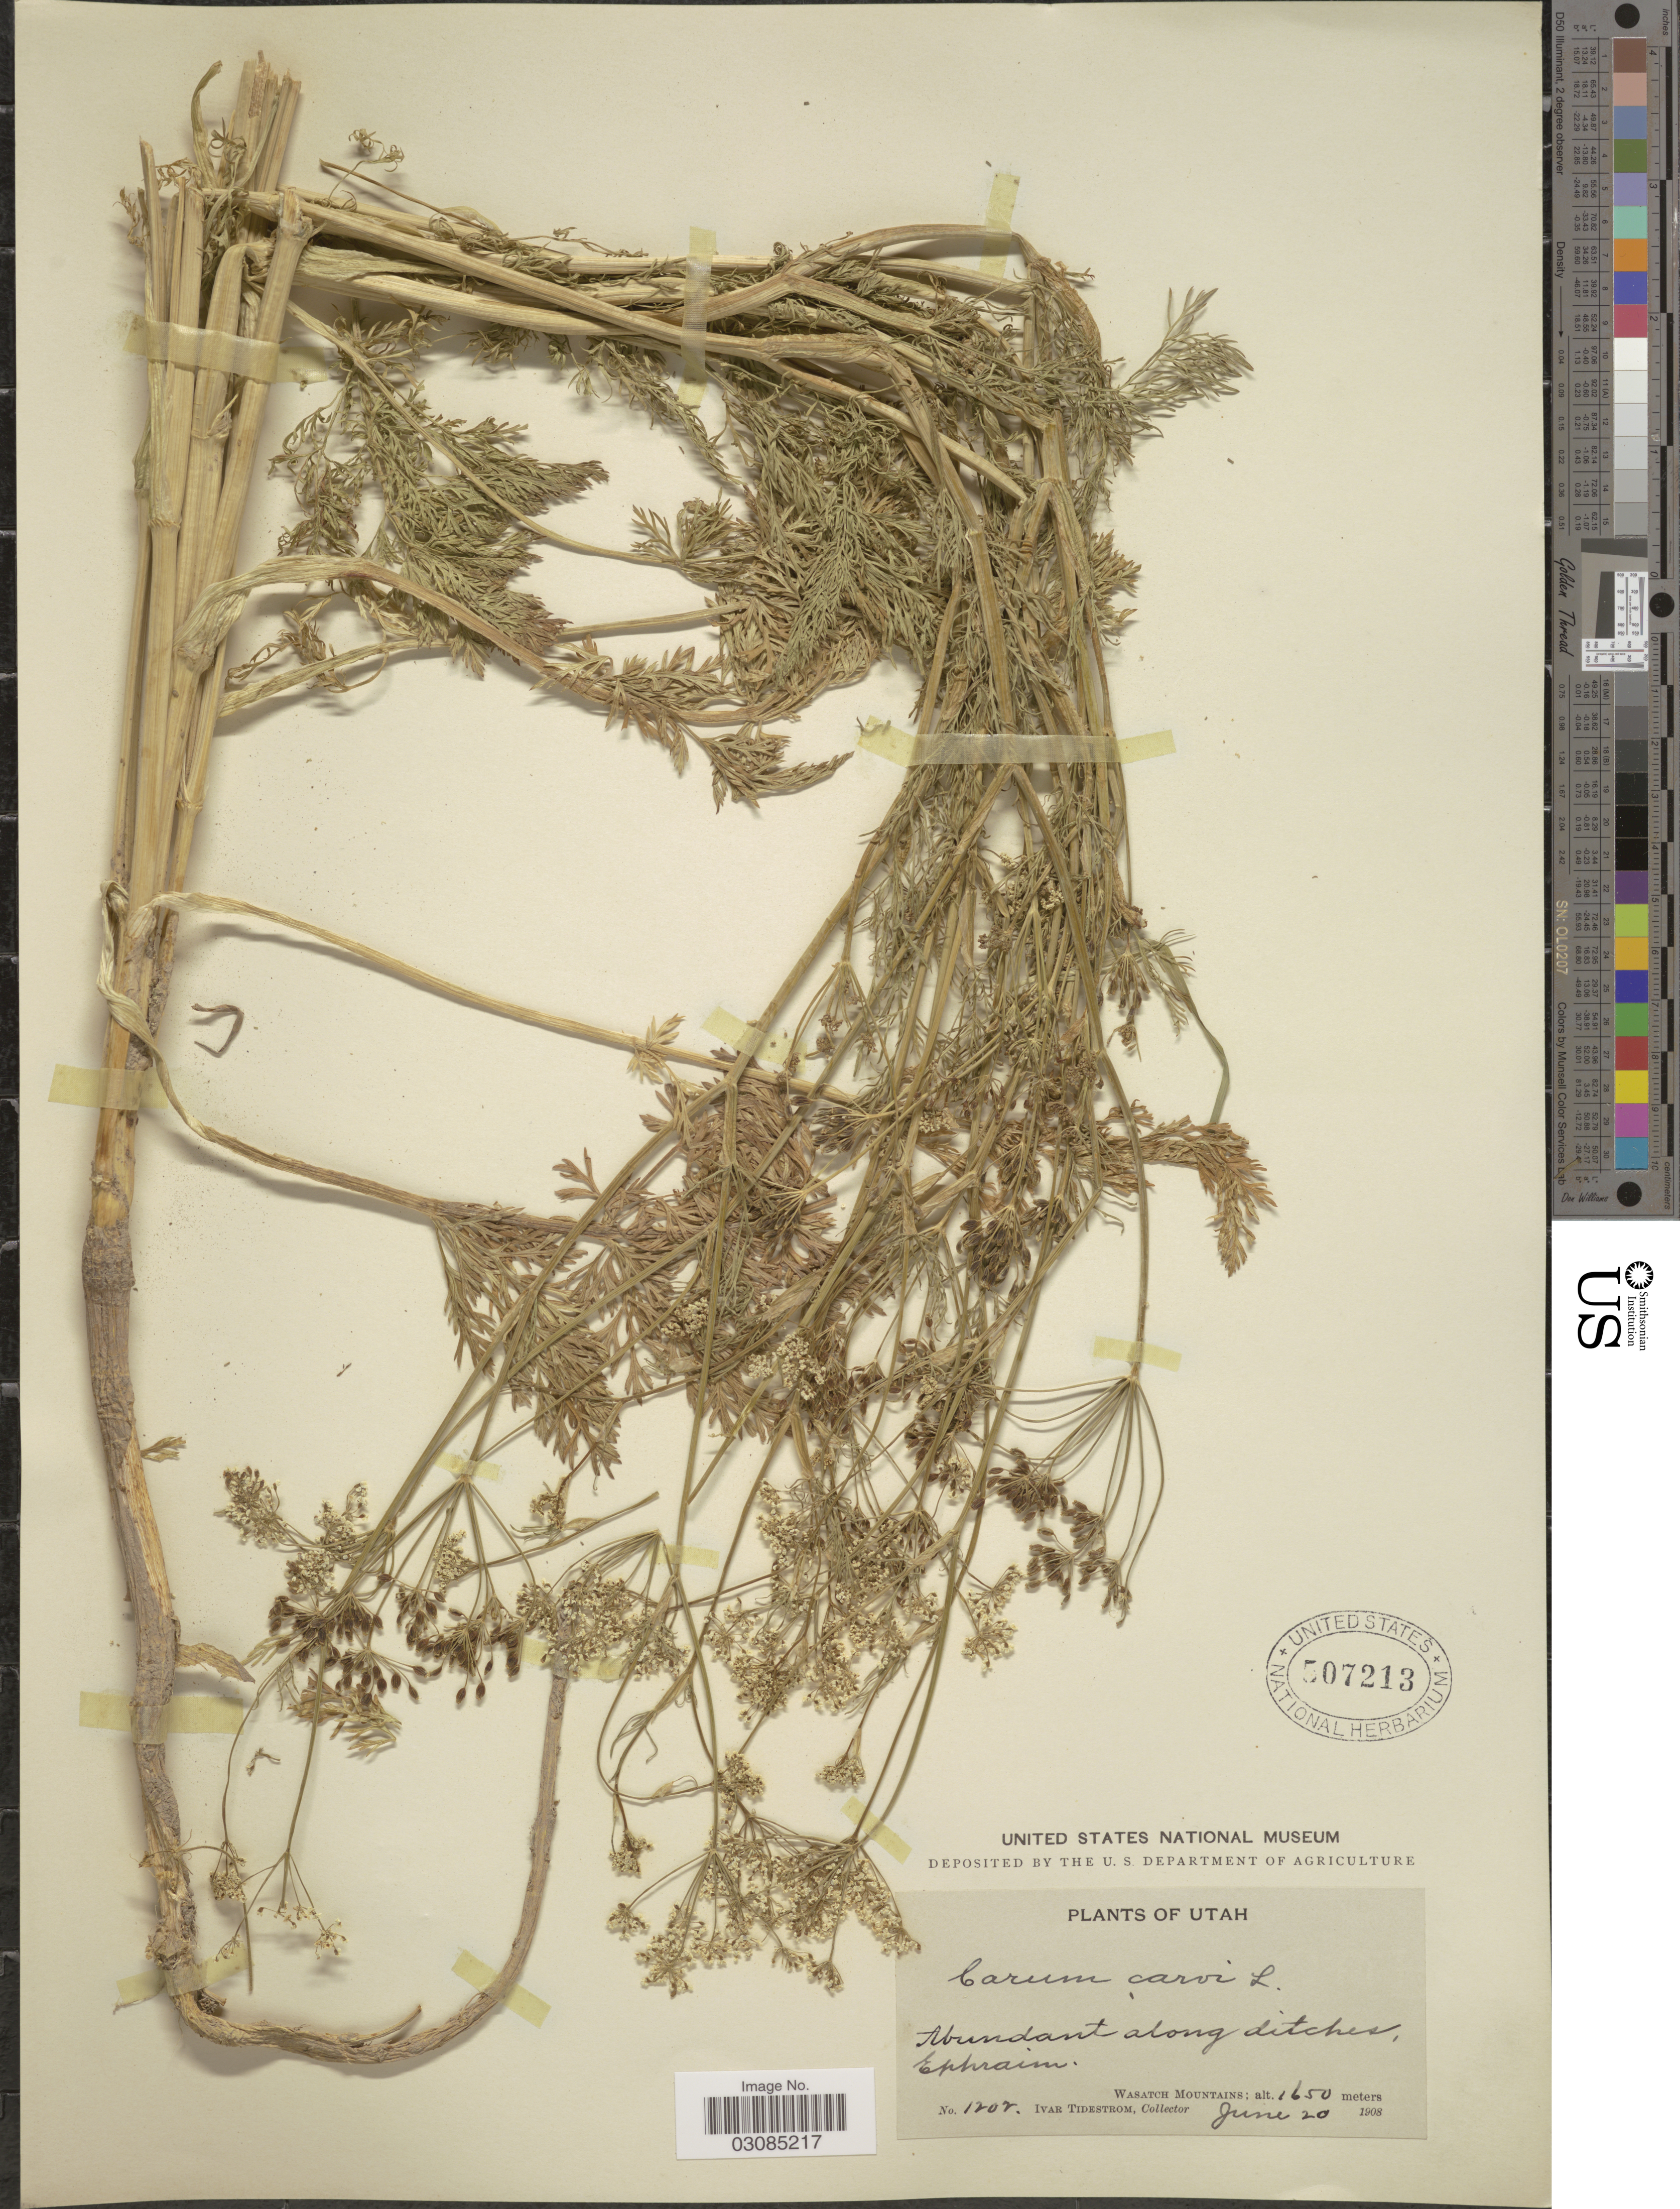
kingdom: Plantae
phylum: Tracheophyta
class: Magnoliopsida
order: Apiales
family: Apiaceae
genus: Carum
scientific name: Carum carvi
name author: L.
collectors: I. F. Tidestrom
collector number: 1707*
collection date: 1908-06-20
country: United States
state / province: Utah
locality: Abundant along ditches, Ephraim. Wasatch Mountains.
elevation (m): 1650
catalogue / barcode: US 507213